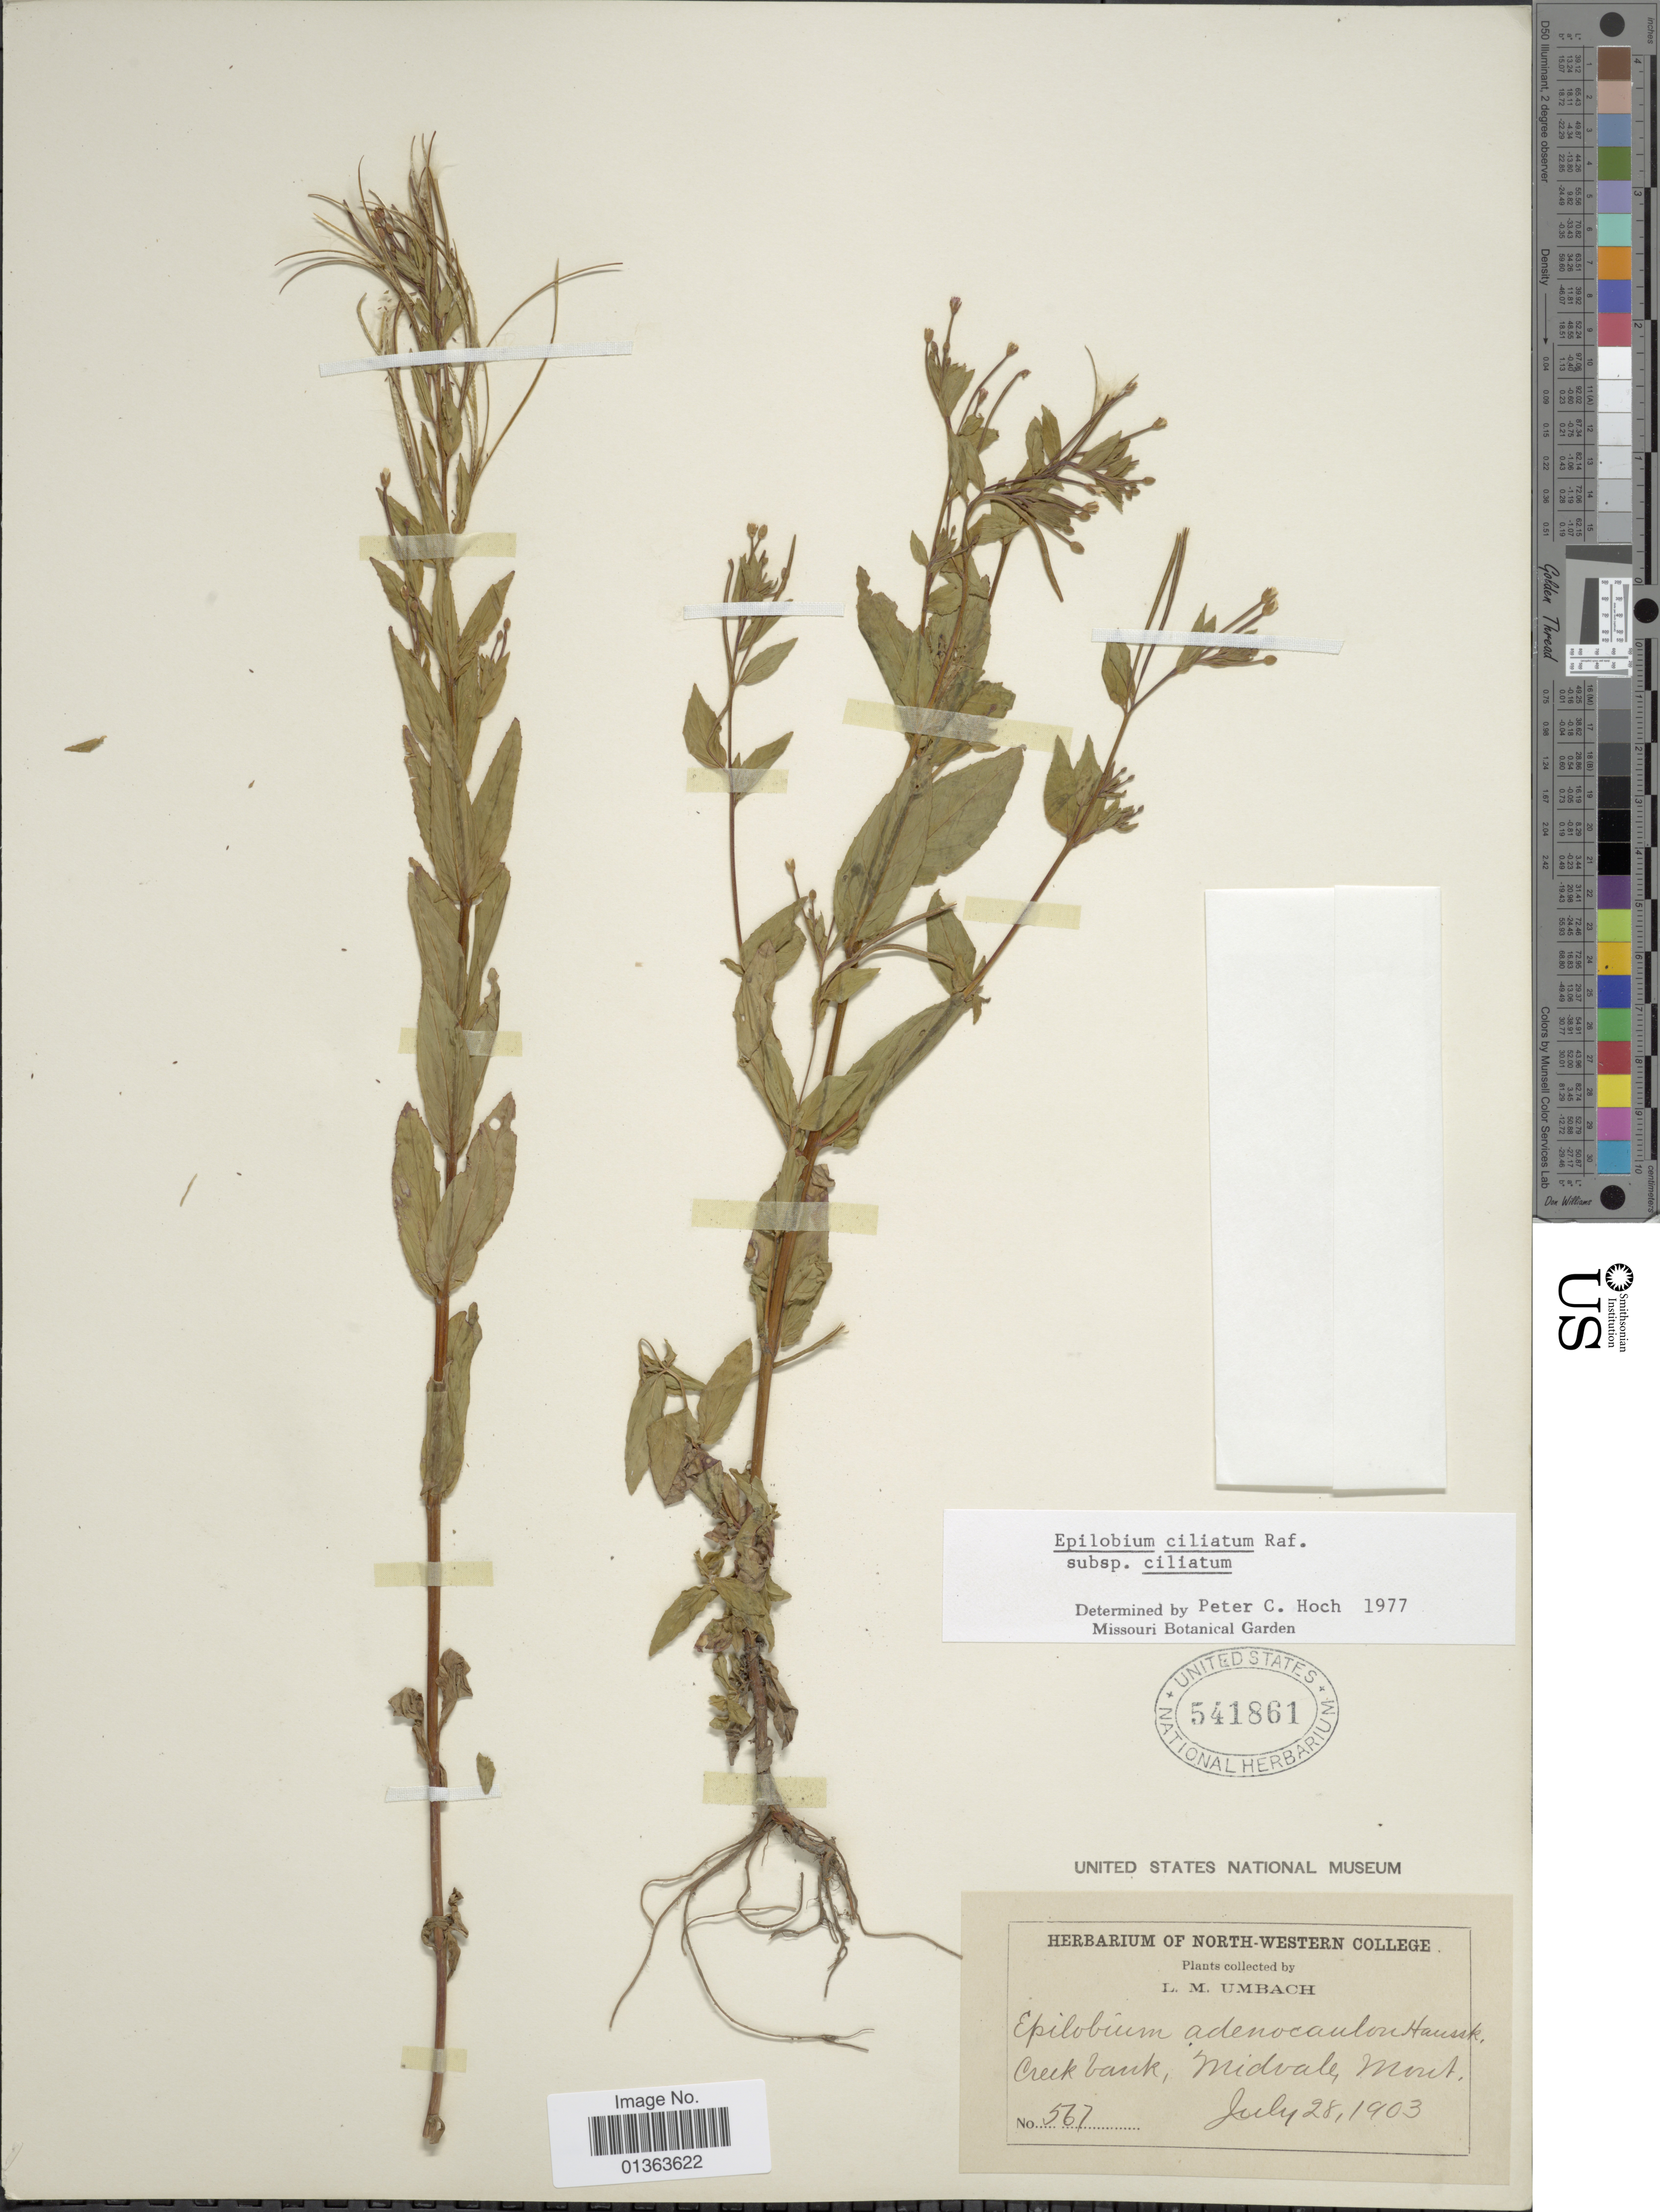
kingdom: Plantae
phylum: Tracheophyta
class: Magnoliopsida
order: Myrtales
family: Onagraceae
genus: Epilobium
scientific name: Epilobium ciliatum subsp. ciliatum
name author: Raf.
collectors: L. M. Umbach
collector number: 567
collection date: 1903-07-28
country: United States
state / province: Montana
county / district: Lincoln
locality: Creek bank, Midvale.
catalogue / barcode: US 541861